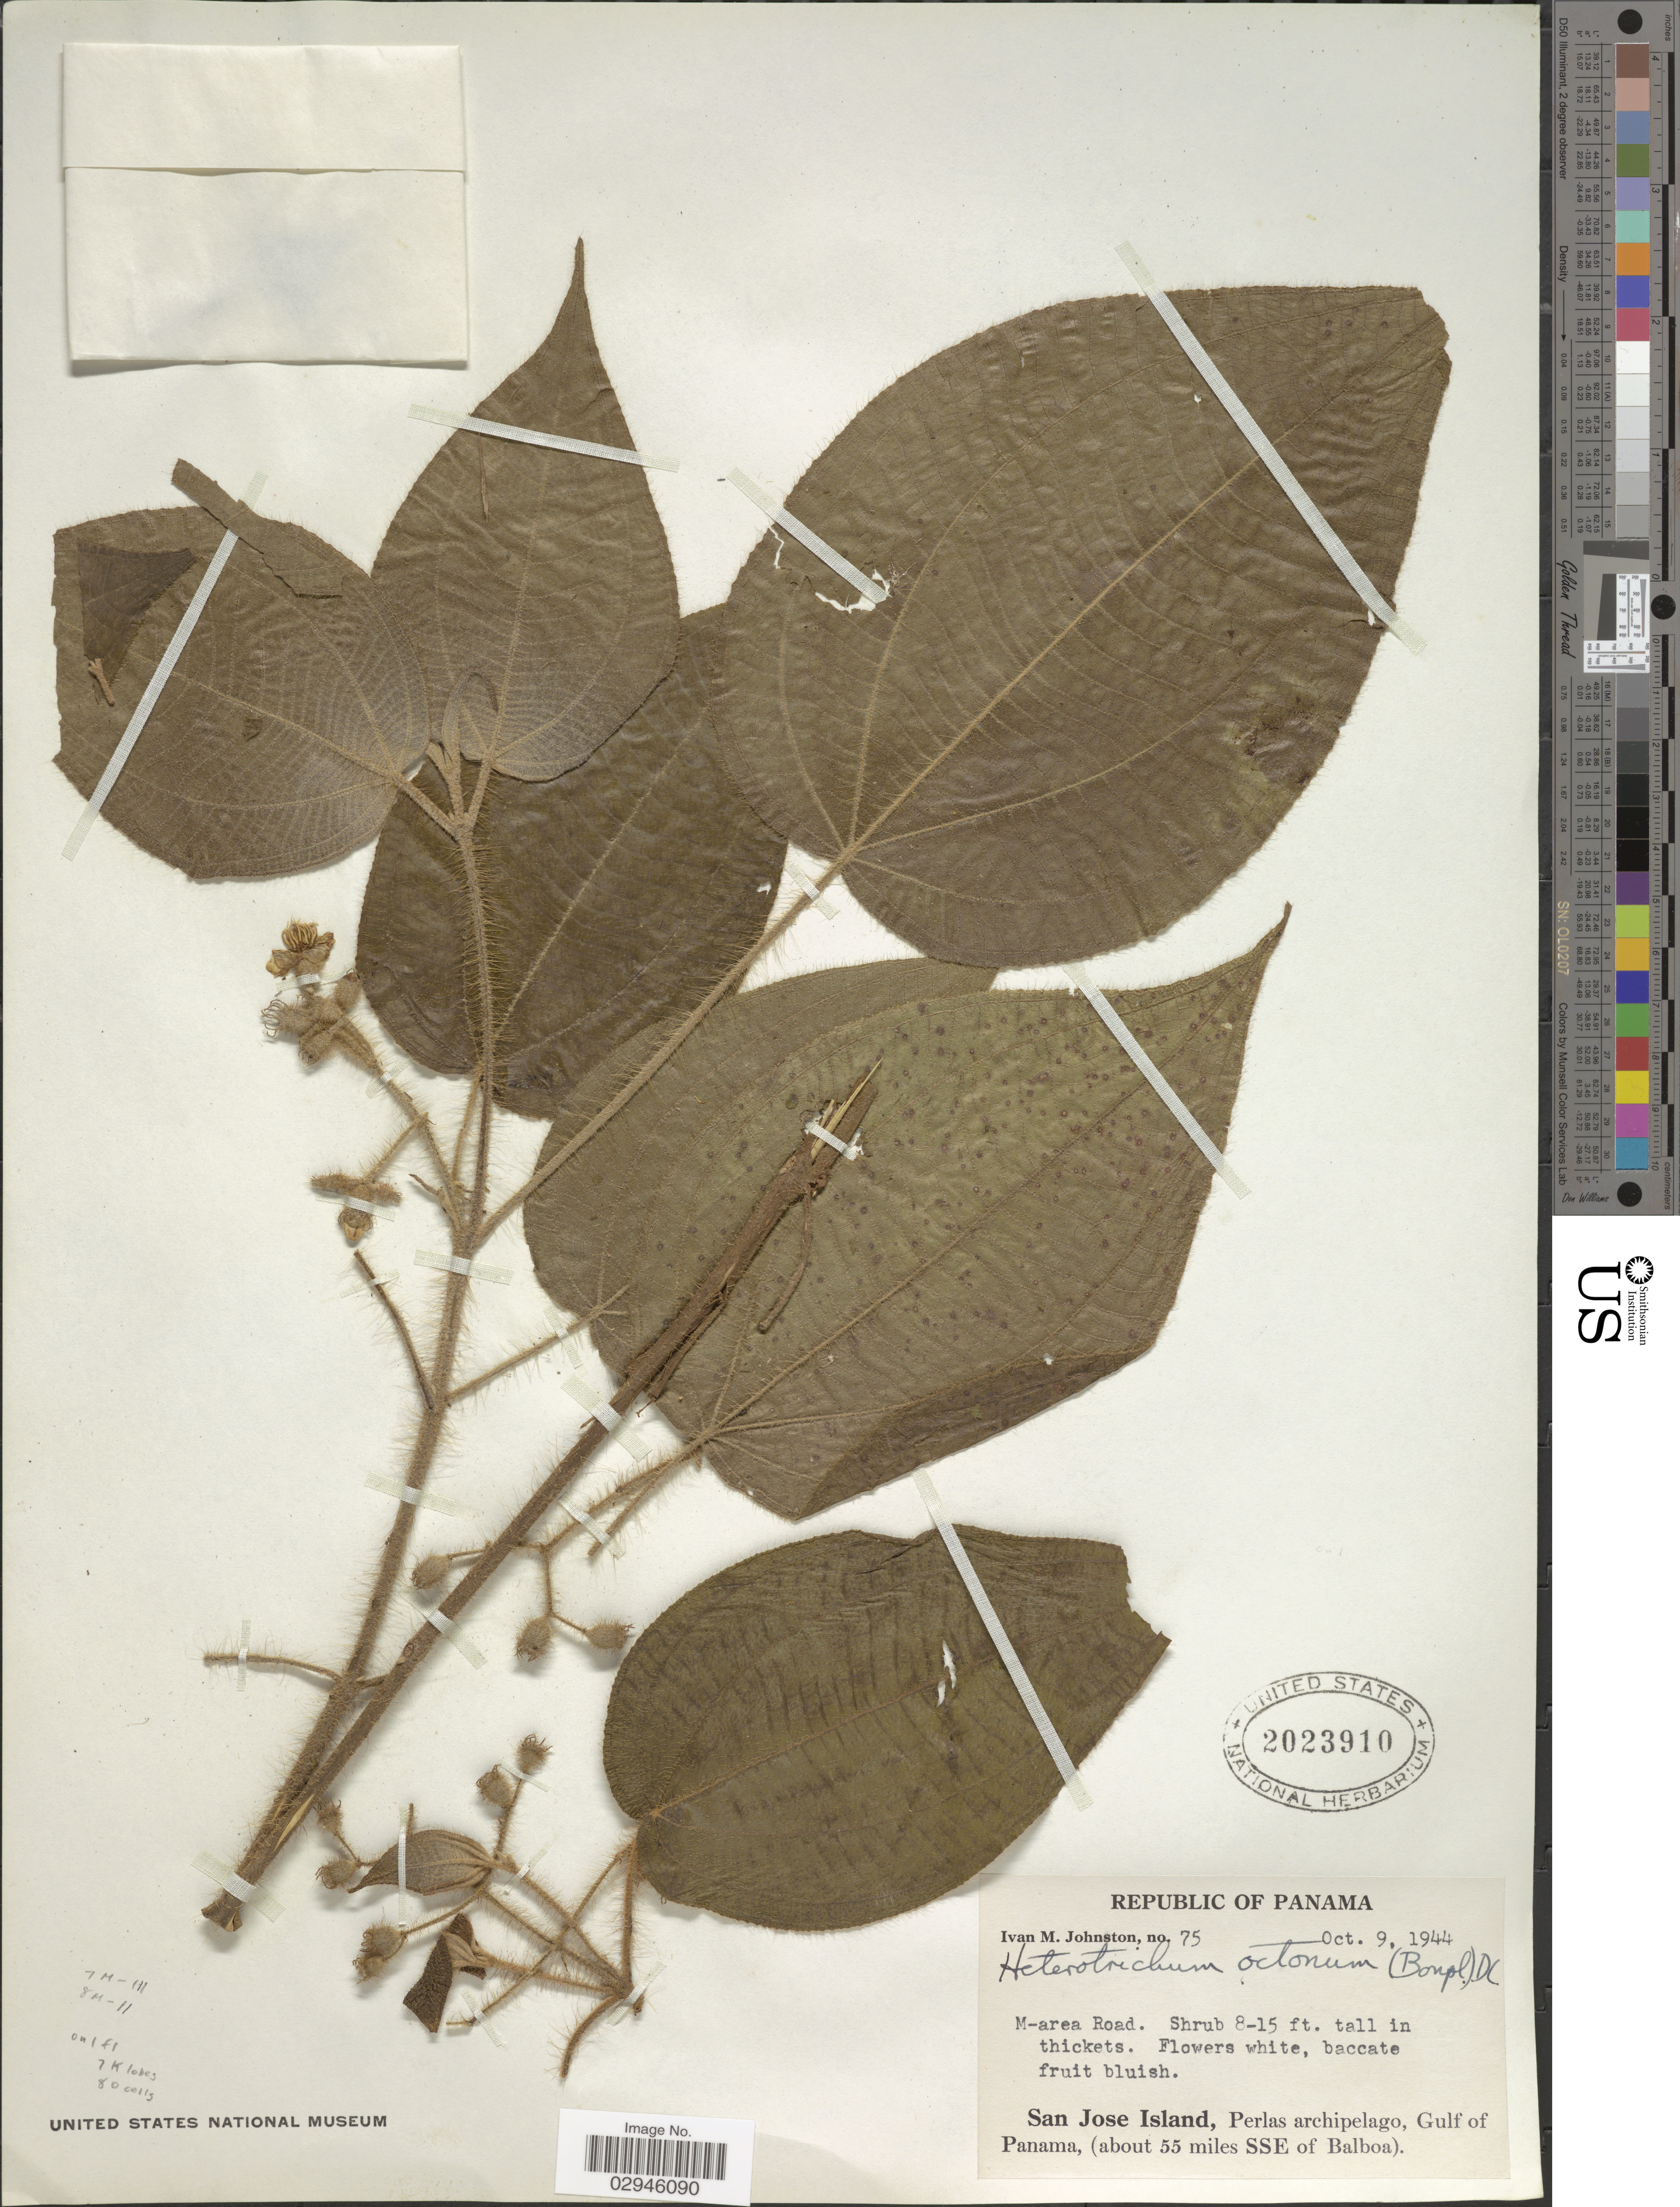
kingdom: Plantae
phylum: Tracheophyta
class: Magnoliopsida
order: Myrtales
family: Melastomataceae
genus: Heterotrichum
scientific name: Heterotrichum octonum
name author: (Bonpl.) DC.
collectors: I.M. Johnston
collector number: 75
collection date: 1944-10-09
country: Panama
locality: San Jose Island, Perlas archipelago, Gulf of Panama, (about 55 miles SSE of Balboa).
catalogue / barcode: US 2023910